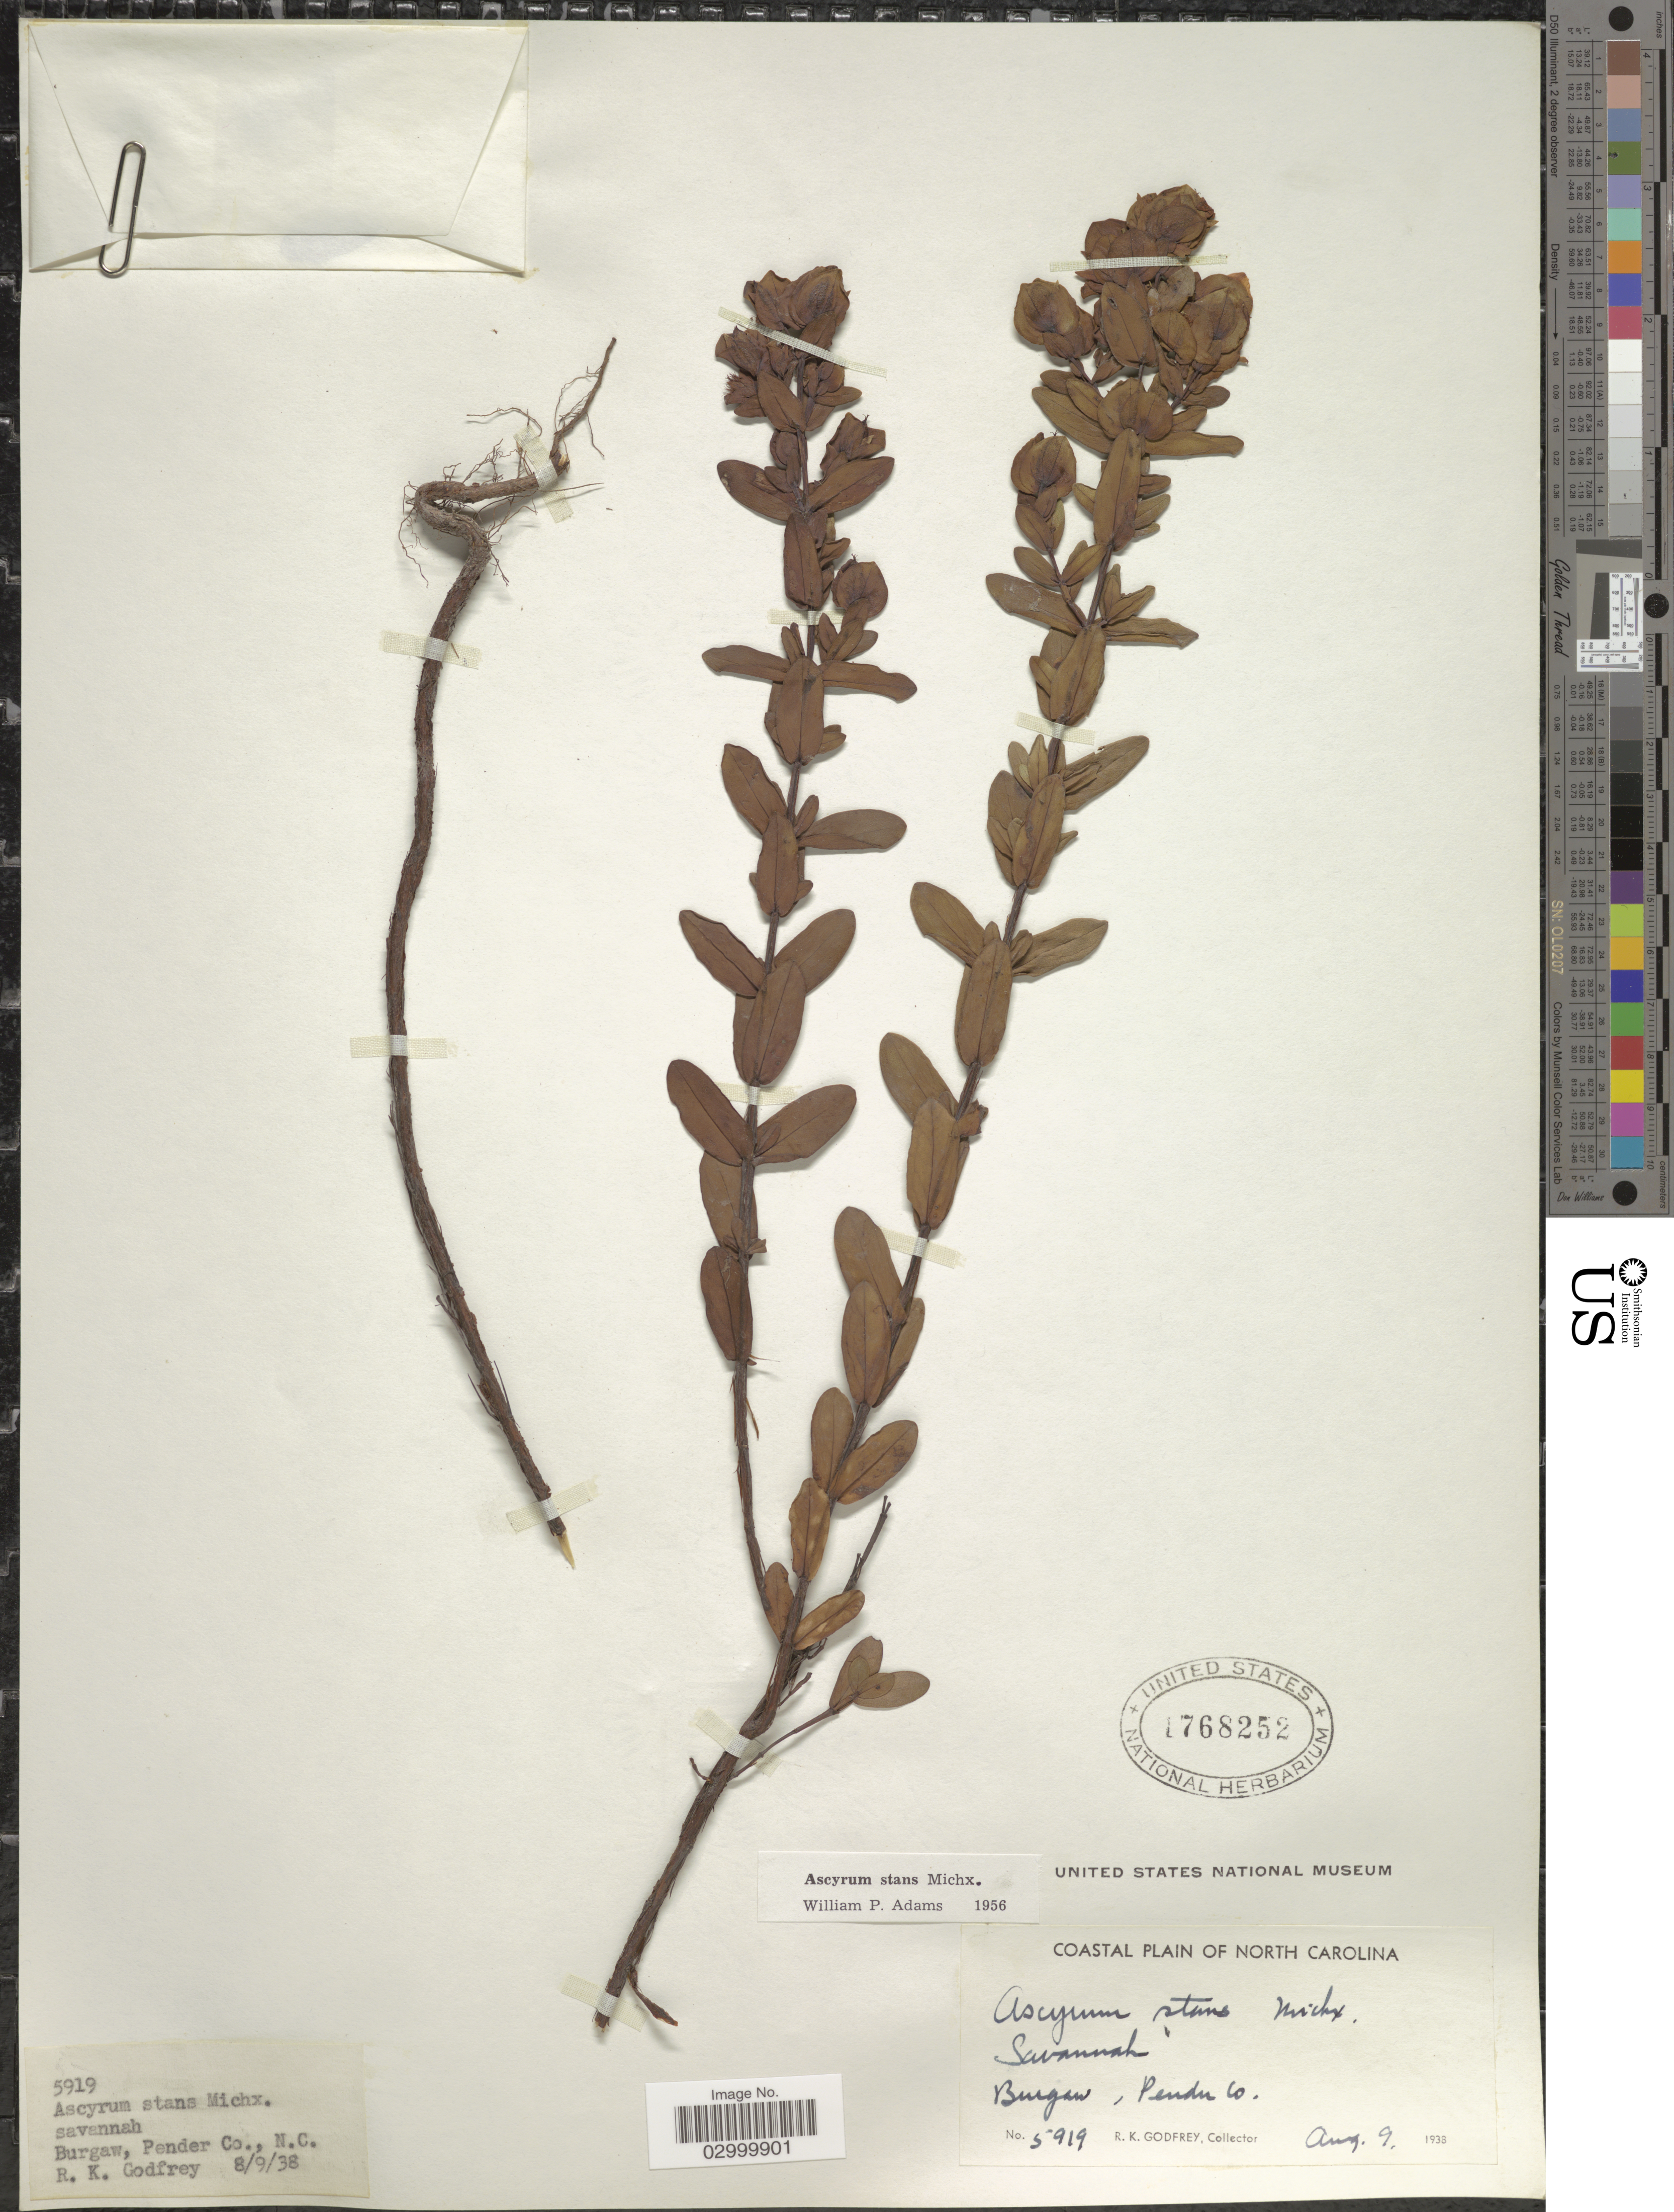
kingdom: Plantae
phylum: Tracheophyta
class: Magnoliopsida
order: Malpighiales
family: Hypericaceae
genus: Hypericum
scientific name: Hypericum crux-andreae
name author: (L.) Crantz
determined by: Strong, Mark T., (BOT), Smithsonian Institution - National Museum of Natural History (UNITED STATES)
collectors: R. K. Godfrey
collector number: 5919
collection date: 1938-08-09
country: United States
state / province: North Carolina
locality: Coastal Plain of North Carolina. Savannah. Burgaw, Pender Co.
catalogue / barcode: US 1768252